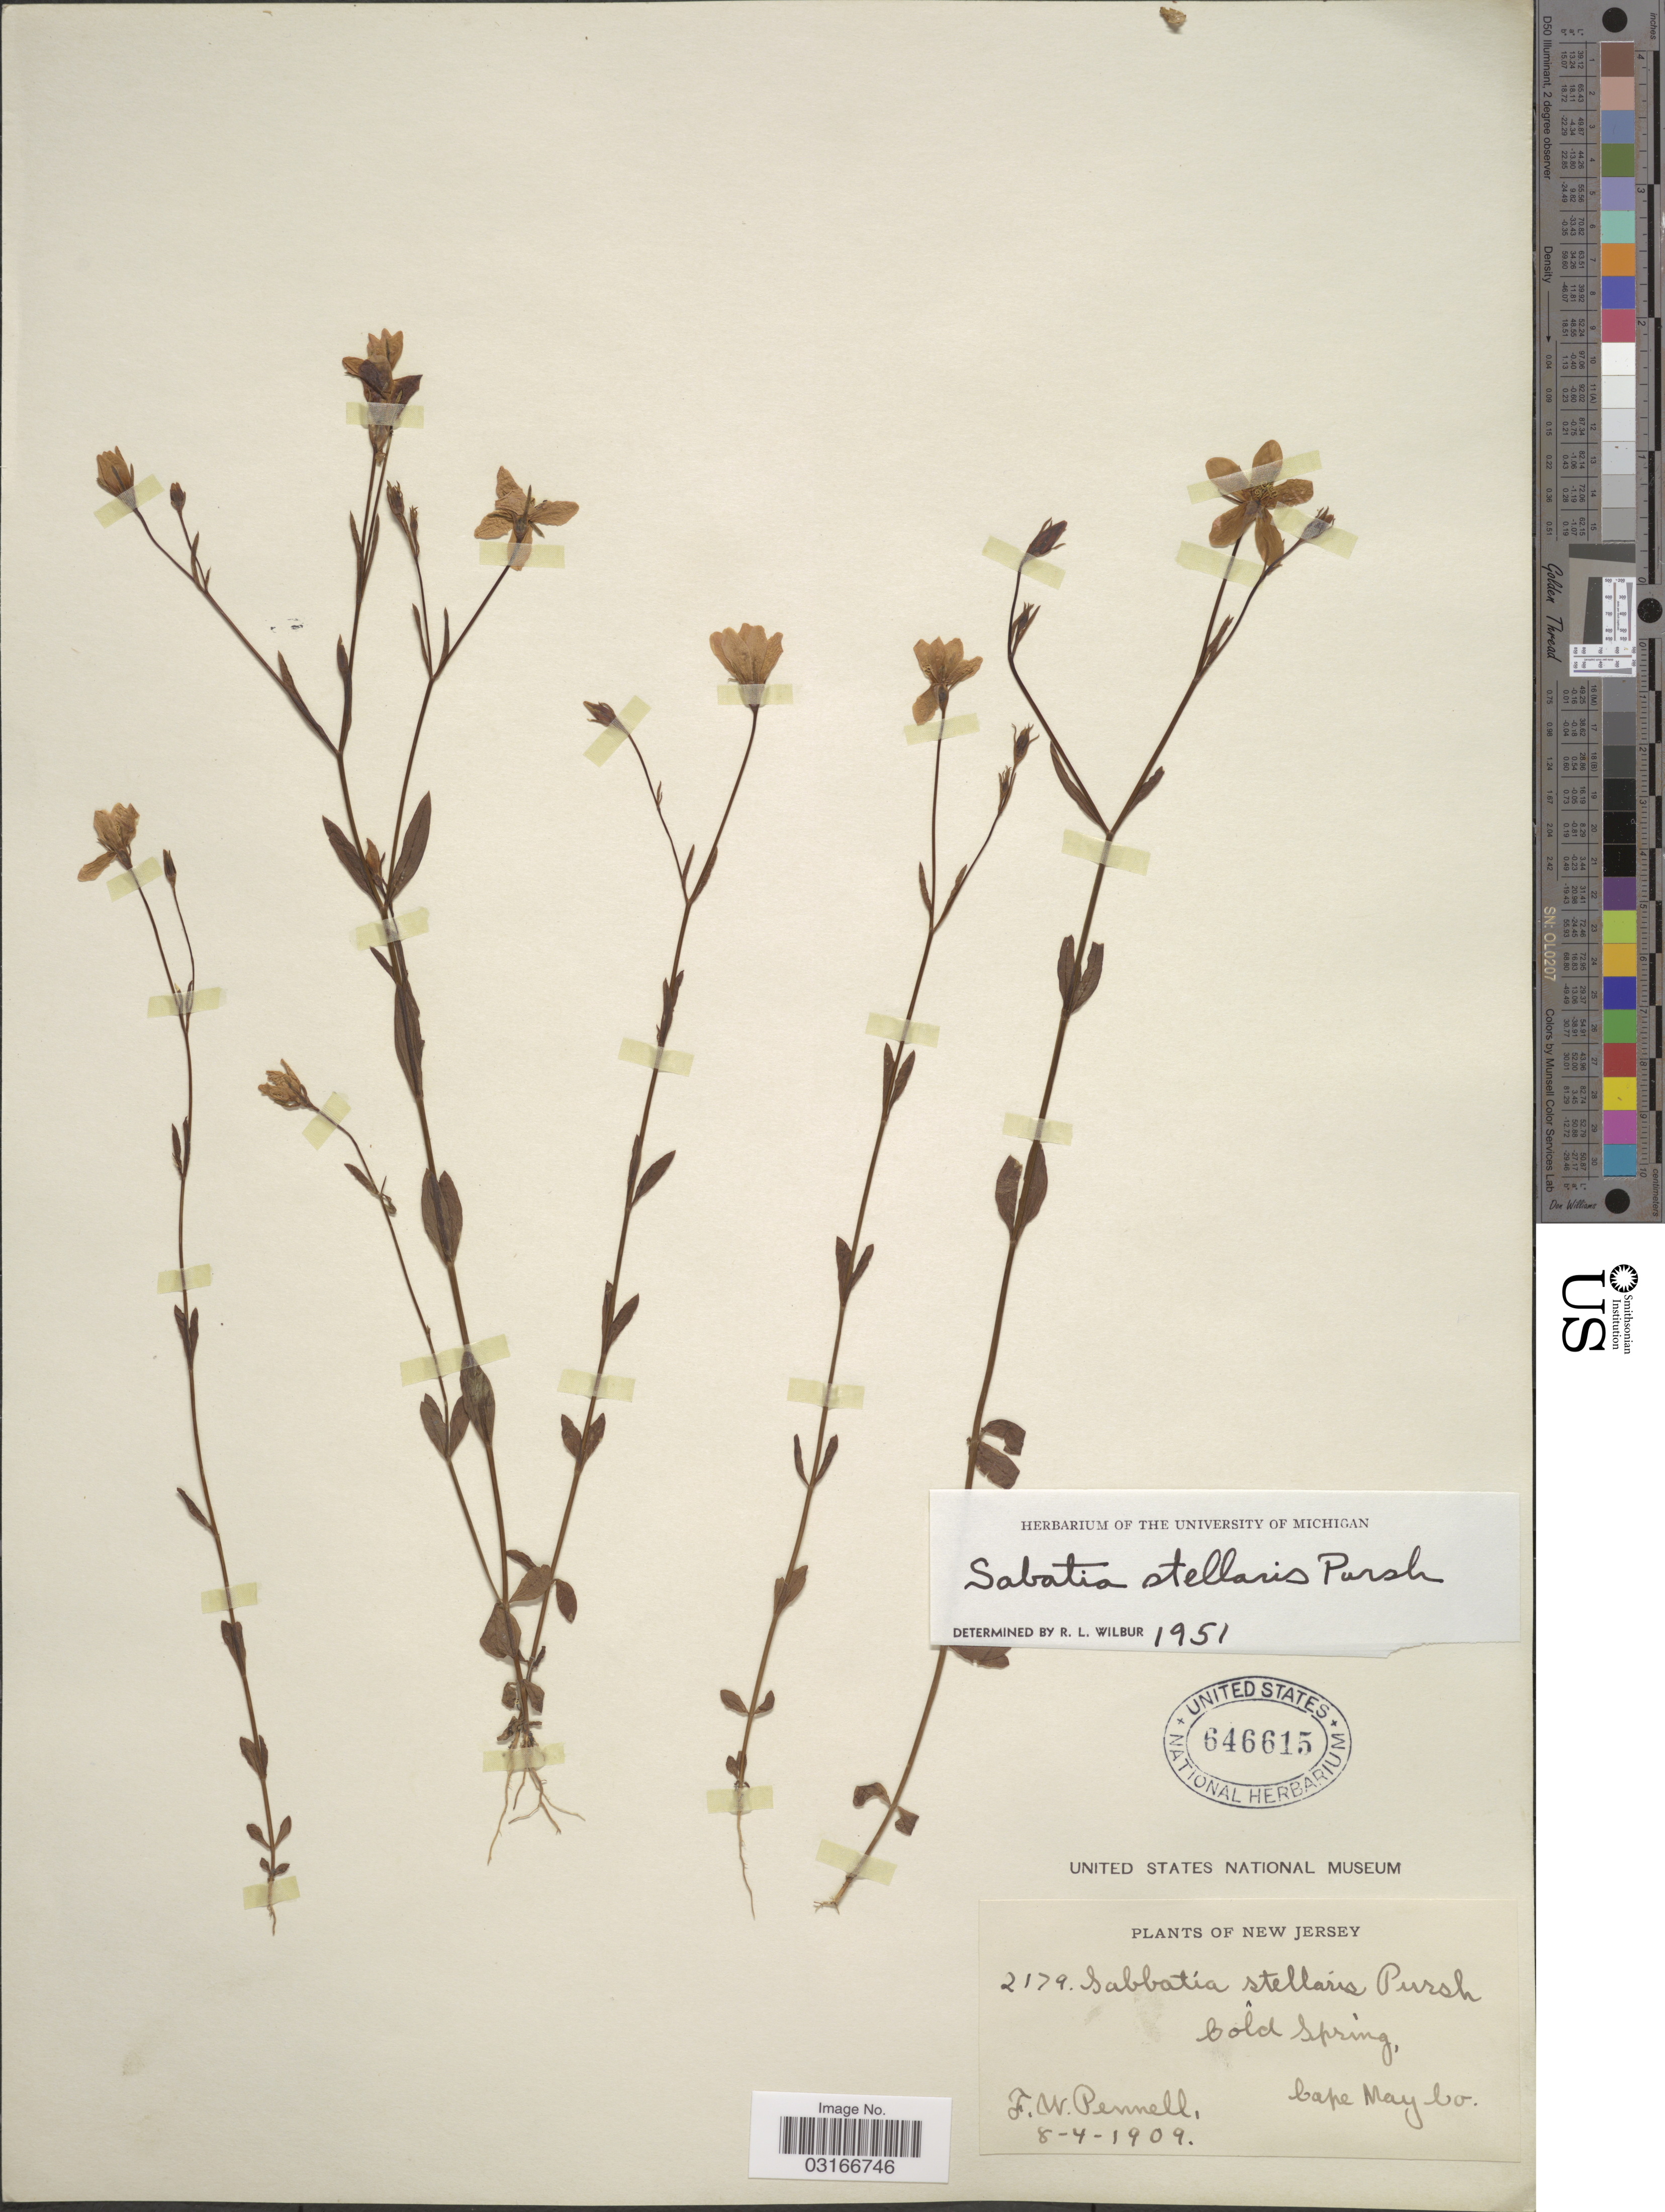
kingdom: Plantae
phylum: Tracheophyta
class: Magnoliopsida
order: Gentianales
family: Gentianaceae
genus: Sabatia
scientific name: Sabatia stellaris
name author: Pursh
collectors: F. W. Pennell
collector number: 2179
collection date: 1909-08-04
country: United States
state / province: New Jersey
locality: Cold Spring, Cape May Co.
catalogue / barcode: US 646615